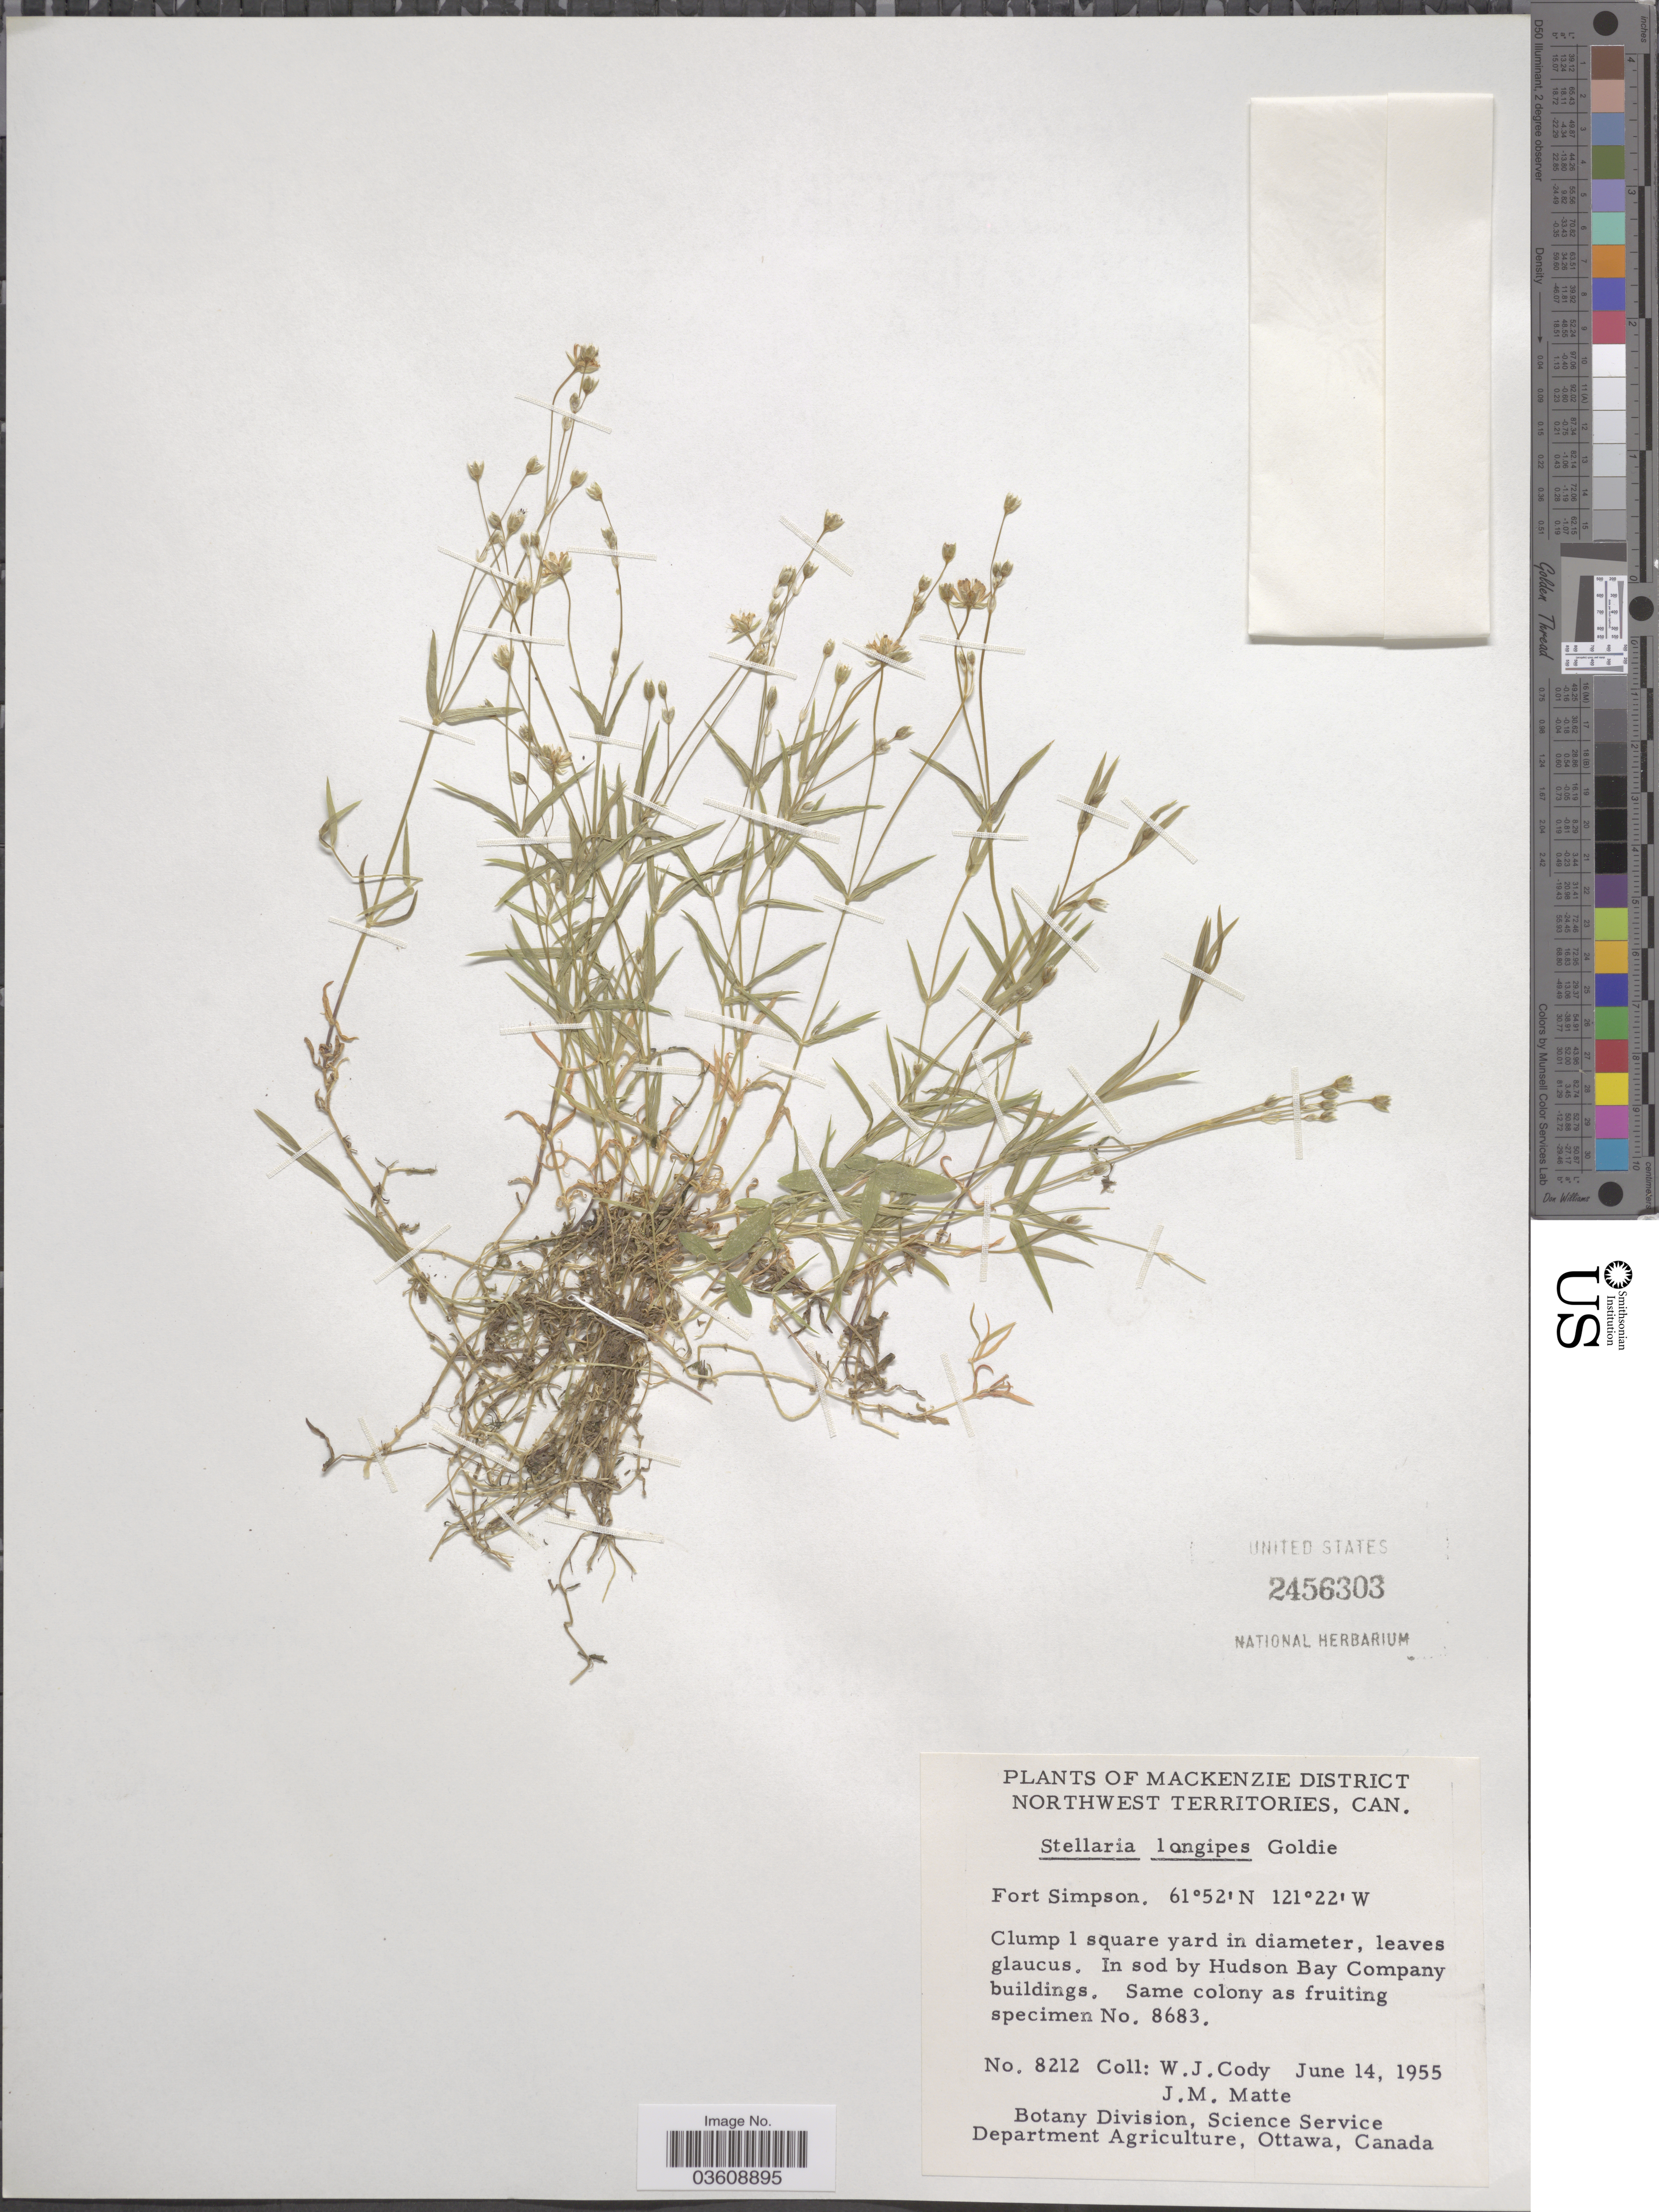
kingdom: Plantae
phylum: Tracheophyta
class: Magnoliopsida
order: Caryophyllales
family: Caryophyllaceae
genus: Stellaria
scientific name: Stellaria longipes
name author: Goldie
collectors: W. Cody & J. Matte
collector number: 8212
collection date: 1955-06-14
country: Canada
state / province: Northwest Territories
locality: Mackenzie District, Fort Simpson. In sod by Hudson Bay Company buildings.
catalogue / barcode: US 2456303